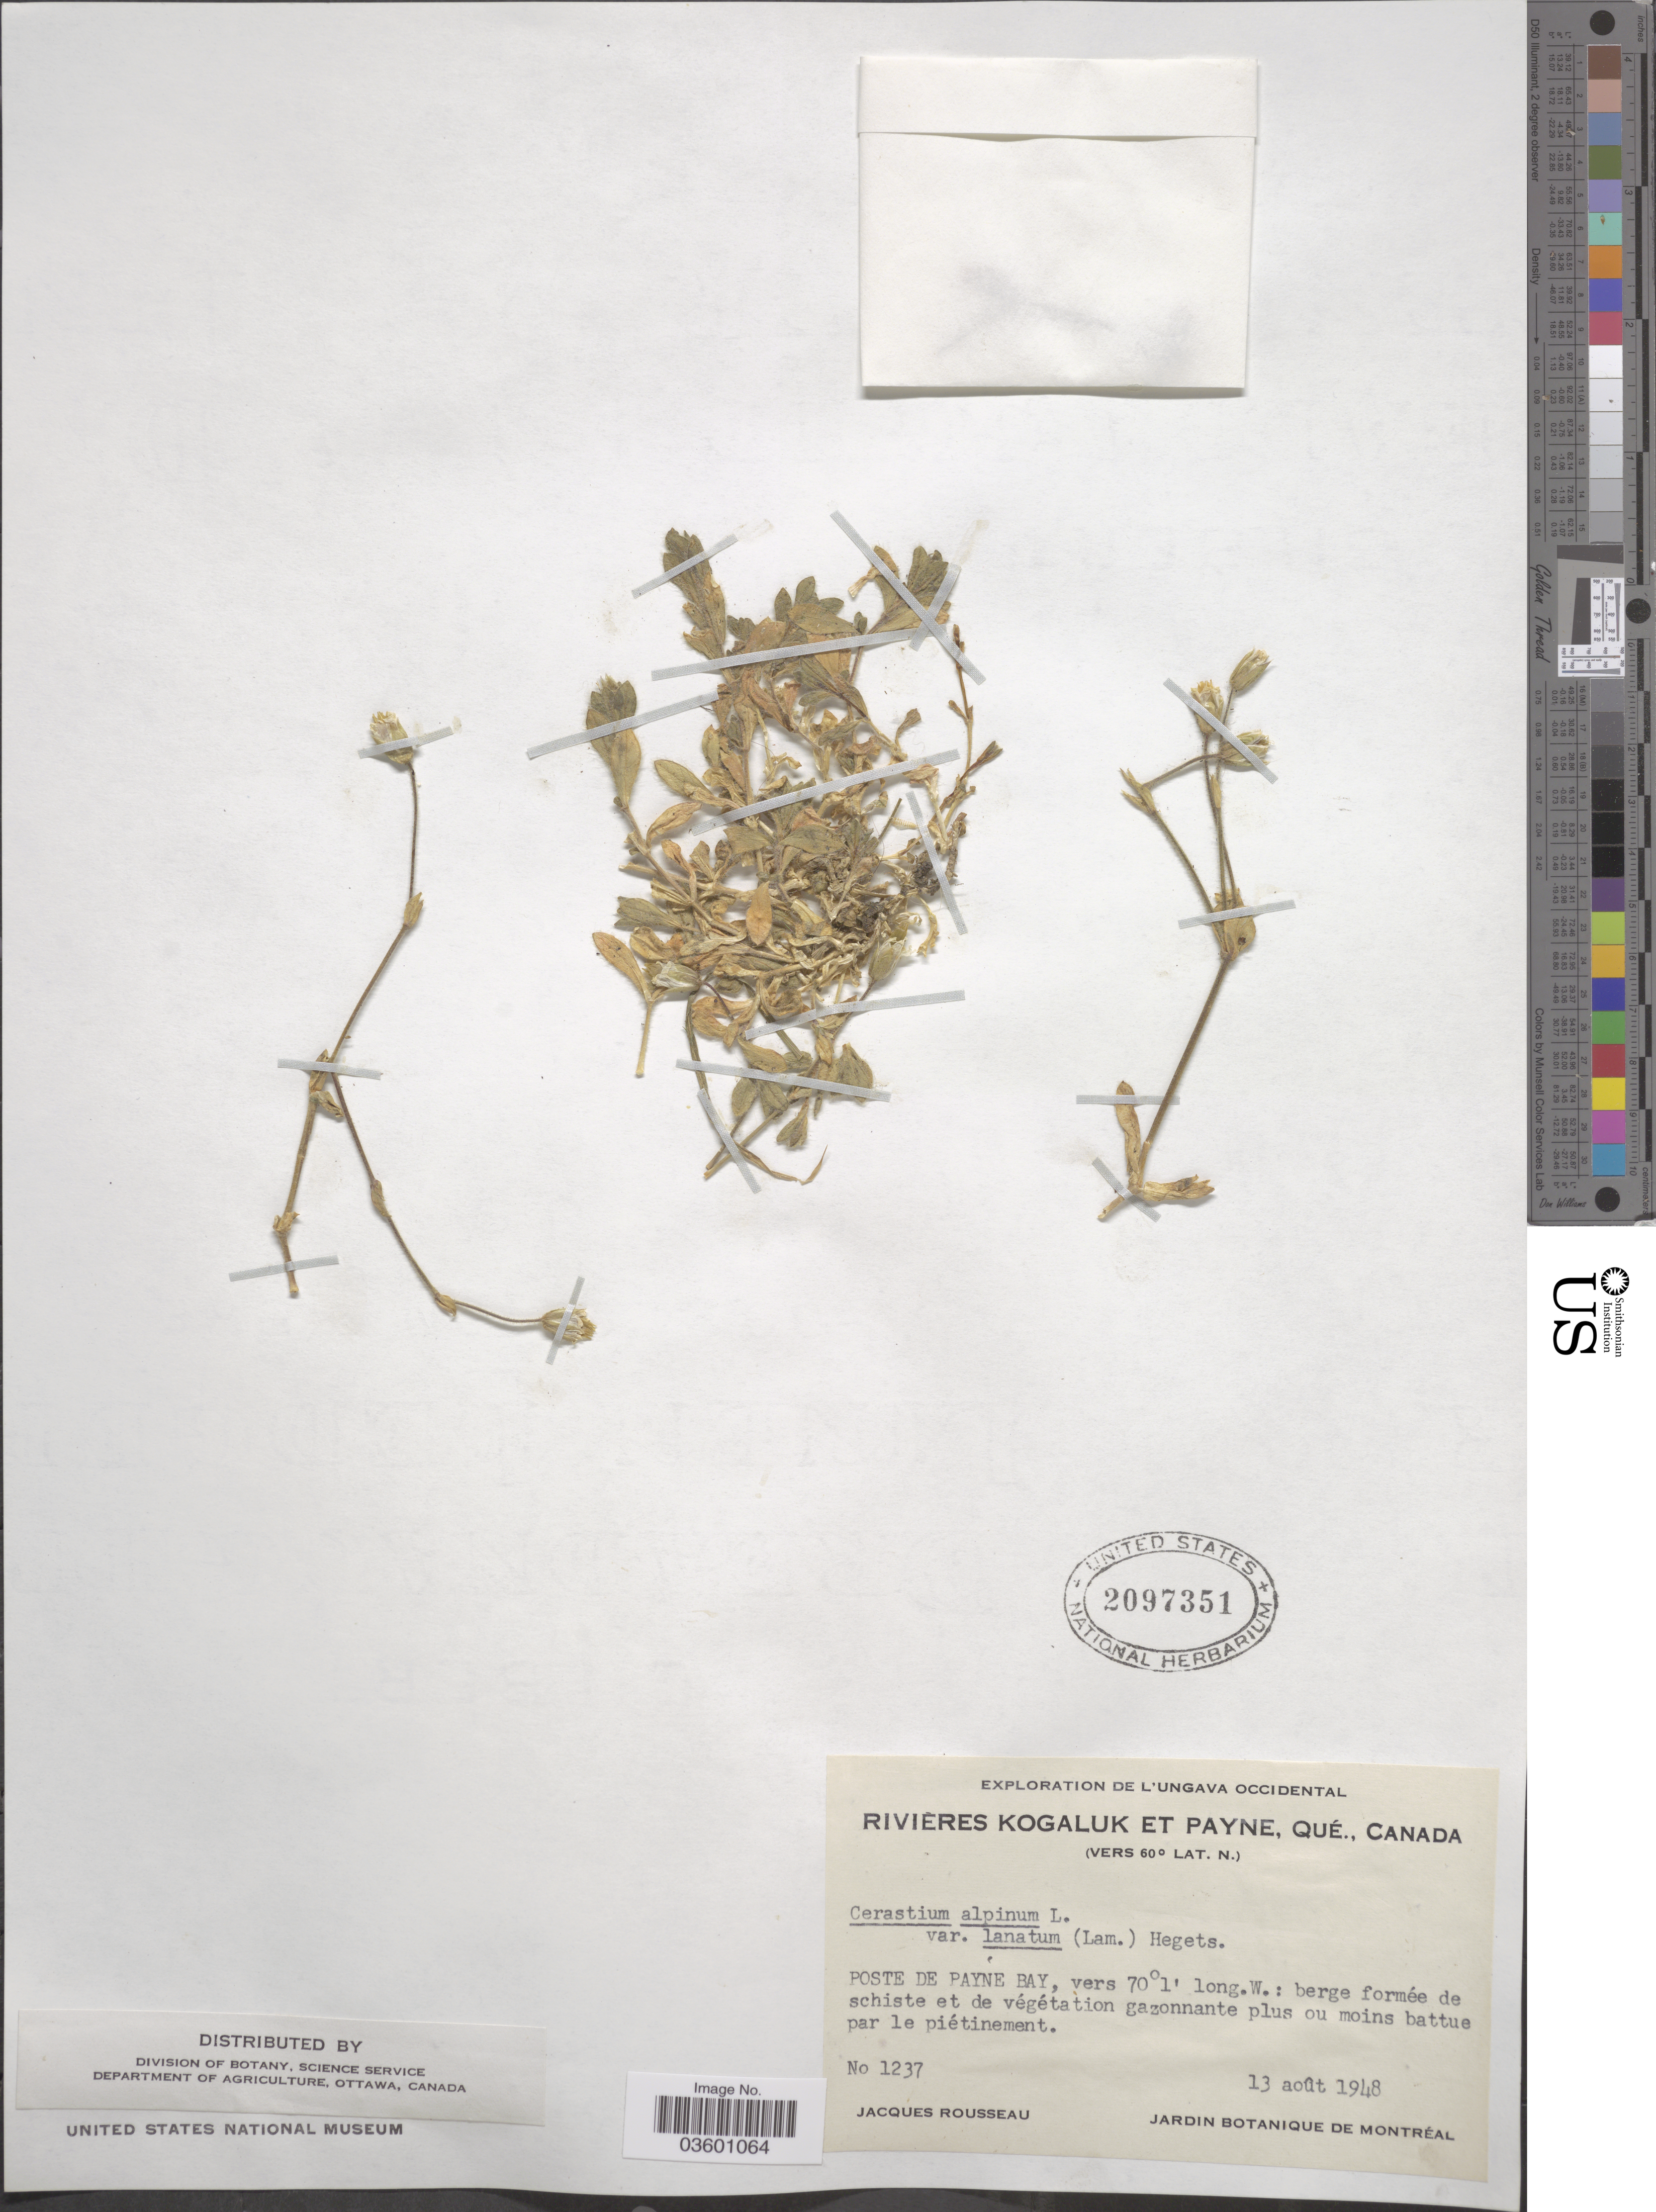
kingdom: Plantae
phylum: Tracheophyta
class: Magnoliopsida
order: Caryophyllales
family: Caryophyllaceae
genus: Cerastium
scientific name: Cerastium alpinum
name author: L.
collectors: J. Rousseau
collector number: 1237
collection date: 1948-08-13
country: Canada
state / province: Quebec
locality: L'Ungava Occidental. Rivières Kogaluk et Payne. Poste de Payne Bay.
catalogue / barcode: US 2097351